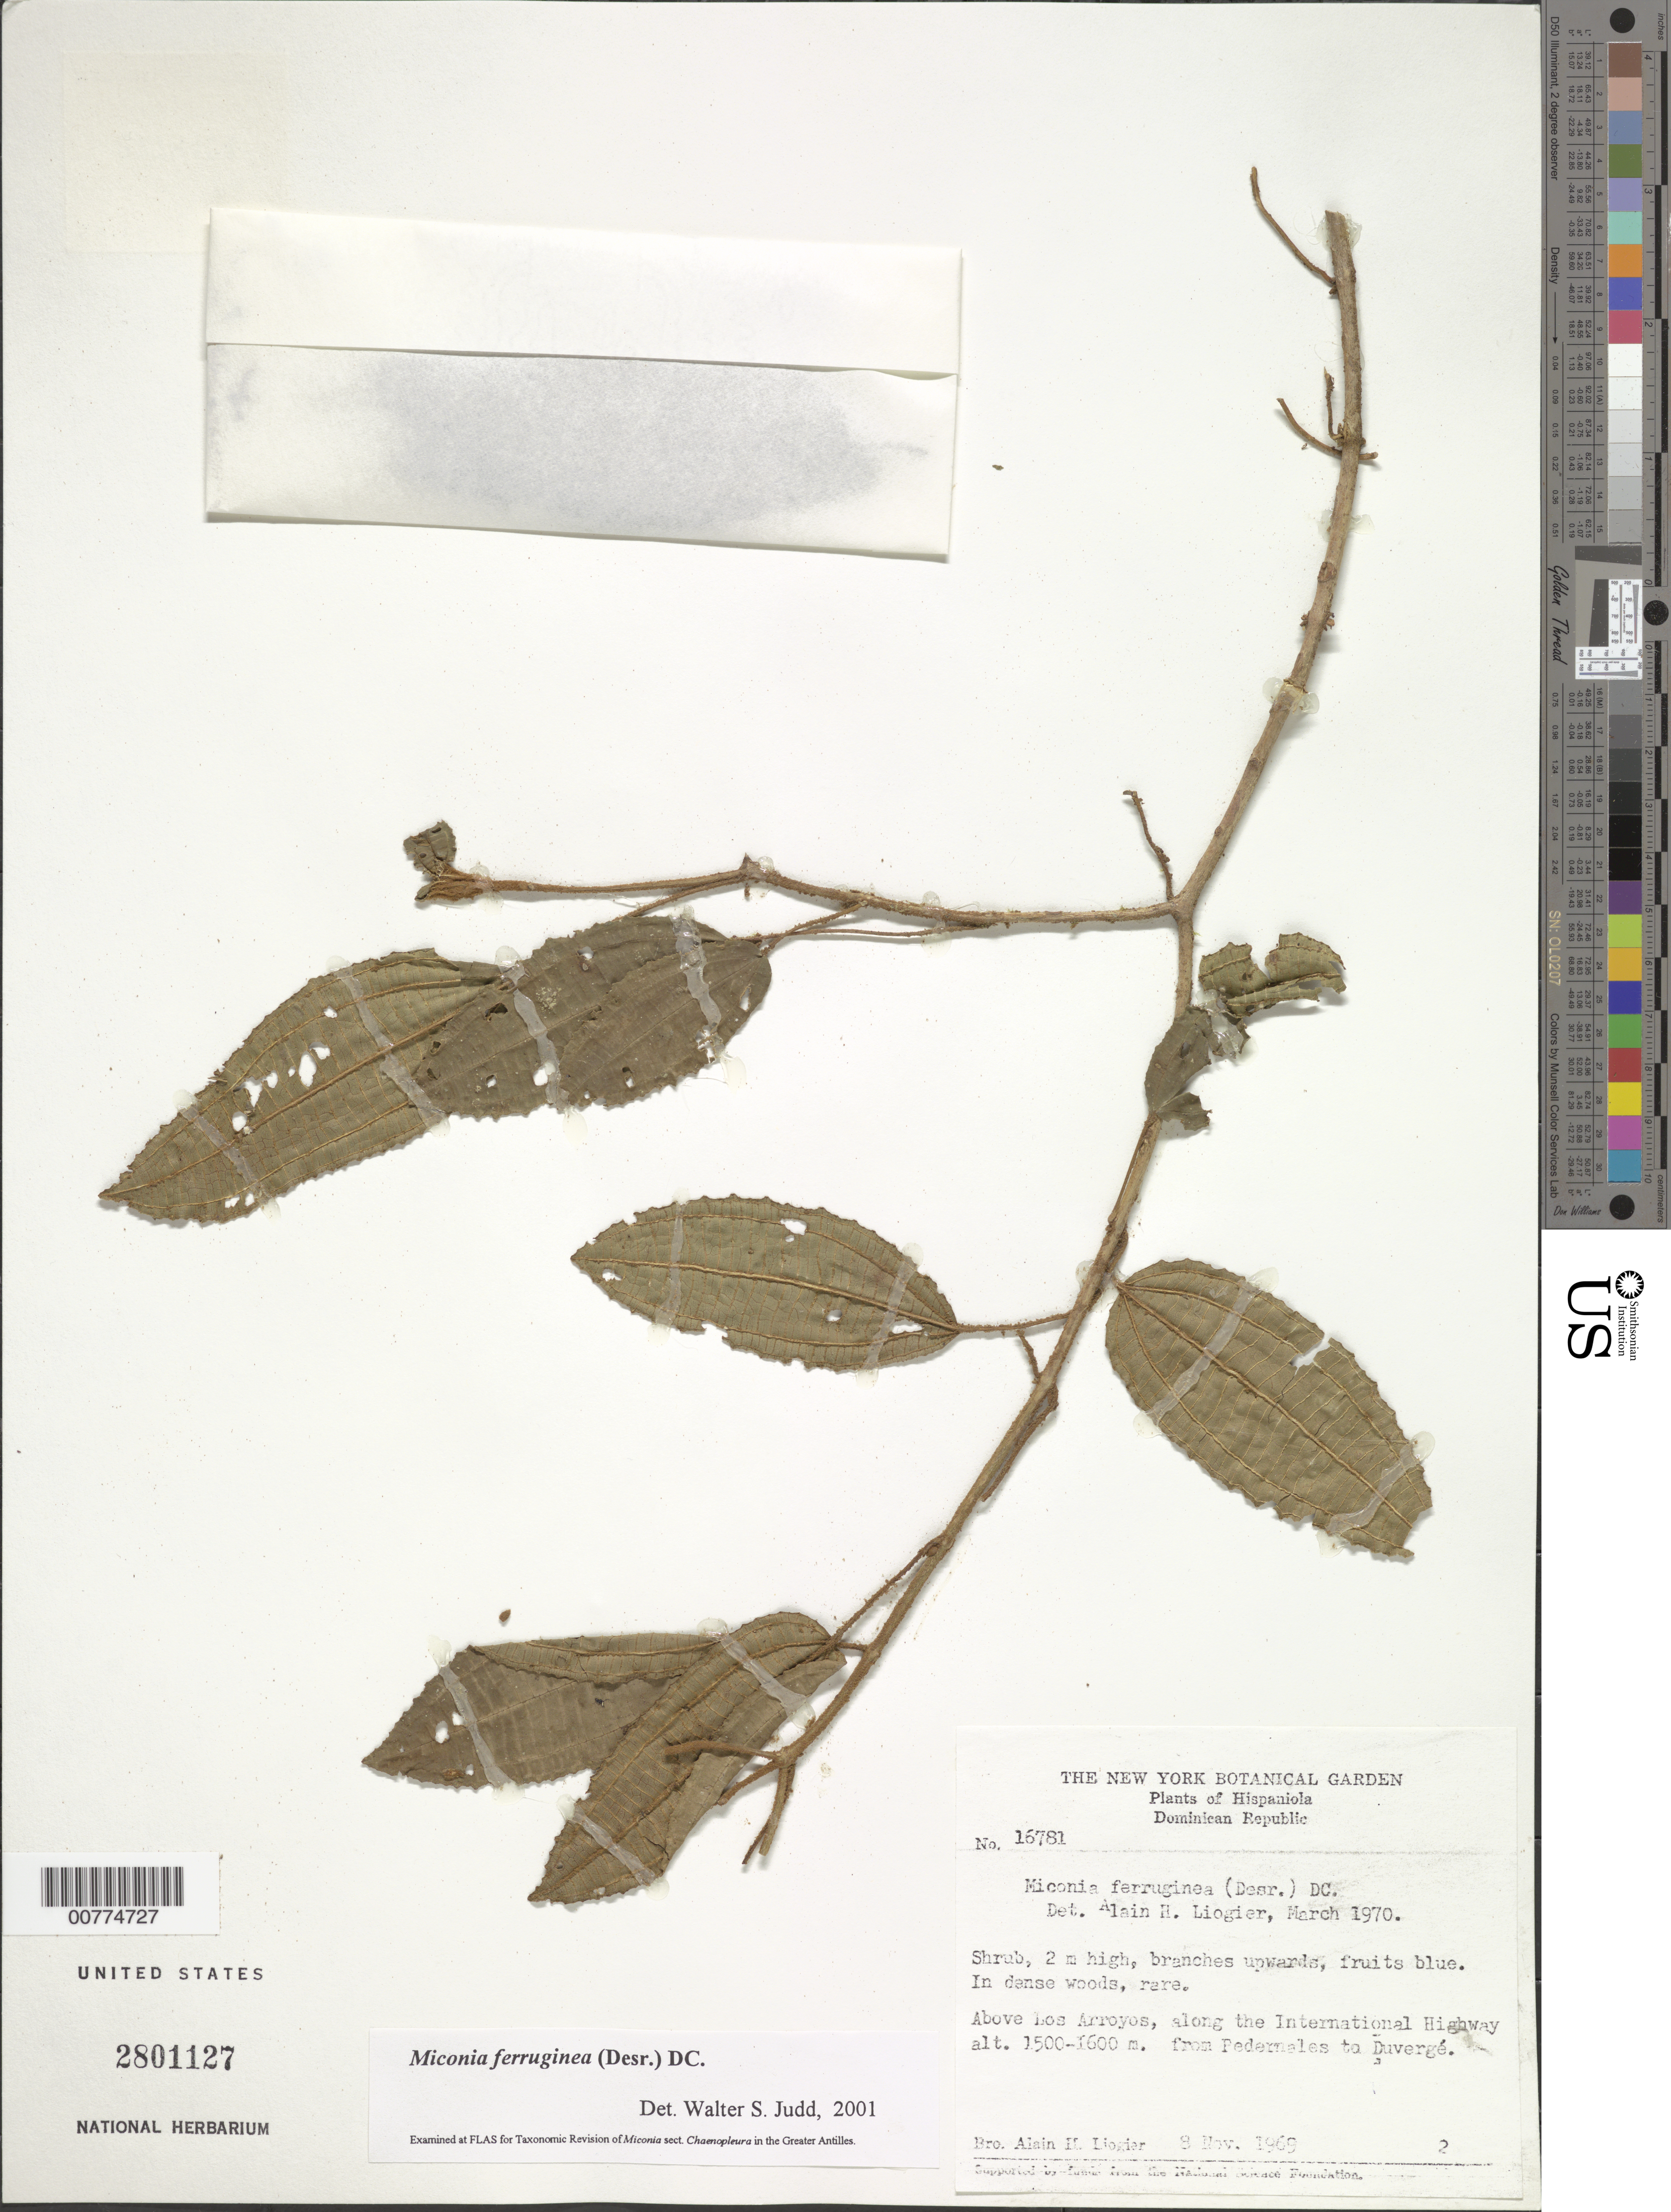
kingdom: Plantae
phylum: Tracheophyta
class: Magnoliopsida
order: Myrtales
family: Melastomataceae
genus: Miconia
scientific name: Miconia ferruginea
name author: (Desr.) DC.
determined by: Judd, Walter S.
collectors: A. H. Liogier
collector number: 16781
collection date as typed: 08 Nov 1969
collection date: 1969-11-08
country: Dominican Republic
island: Hispaniola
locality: Above Los Arroyos, along the Internatinal Highway, from Pedernales to Duvergé.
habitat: In dense woods.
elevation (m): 1500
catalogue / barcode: US 2801127